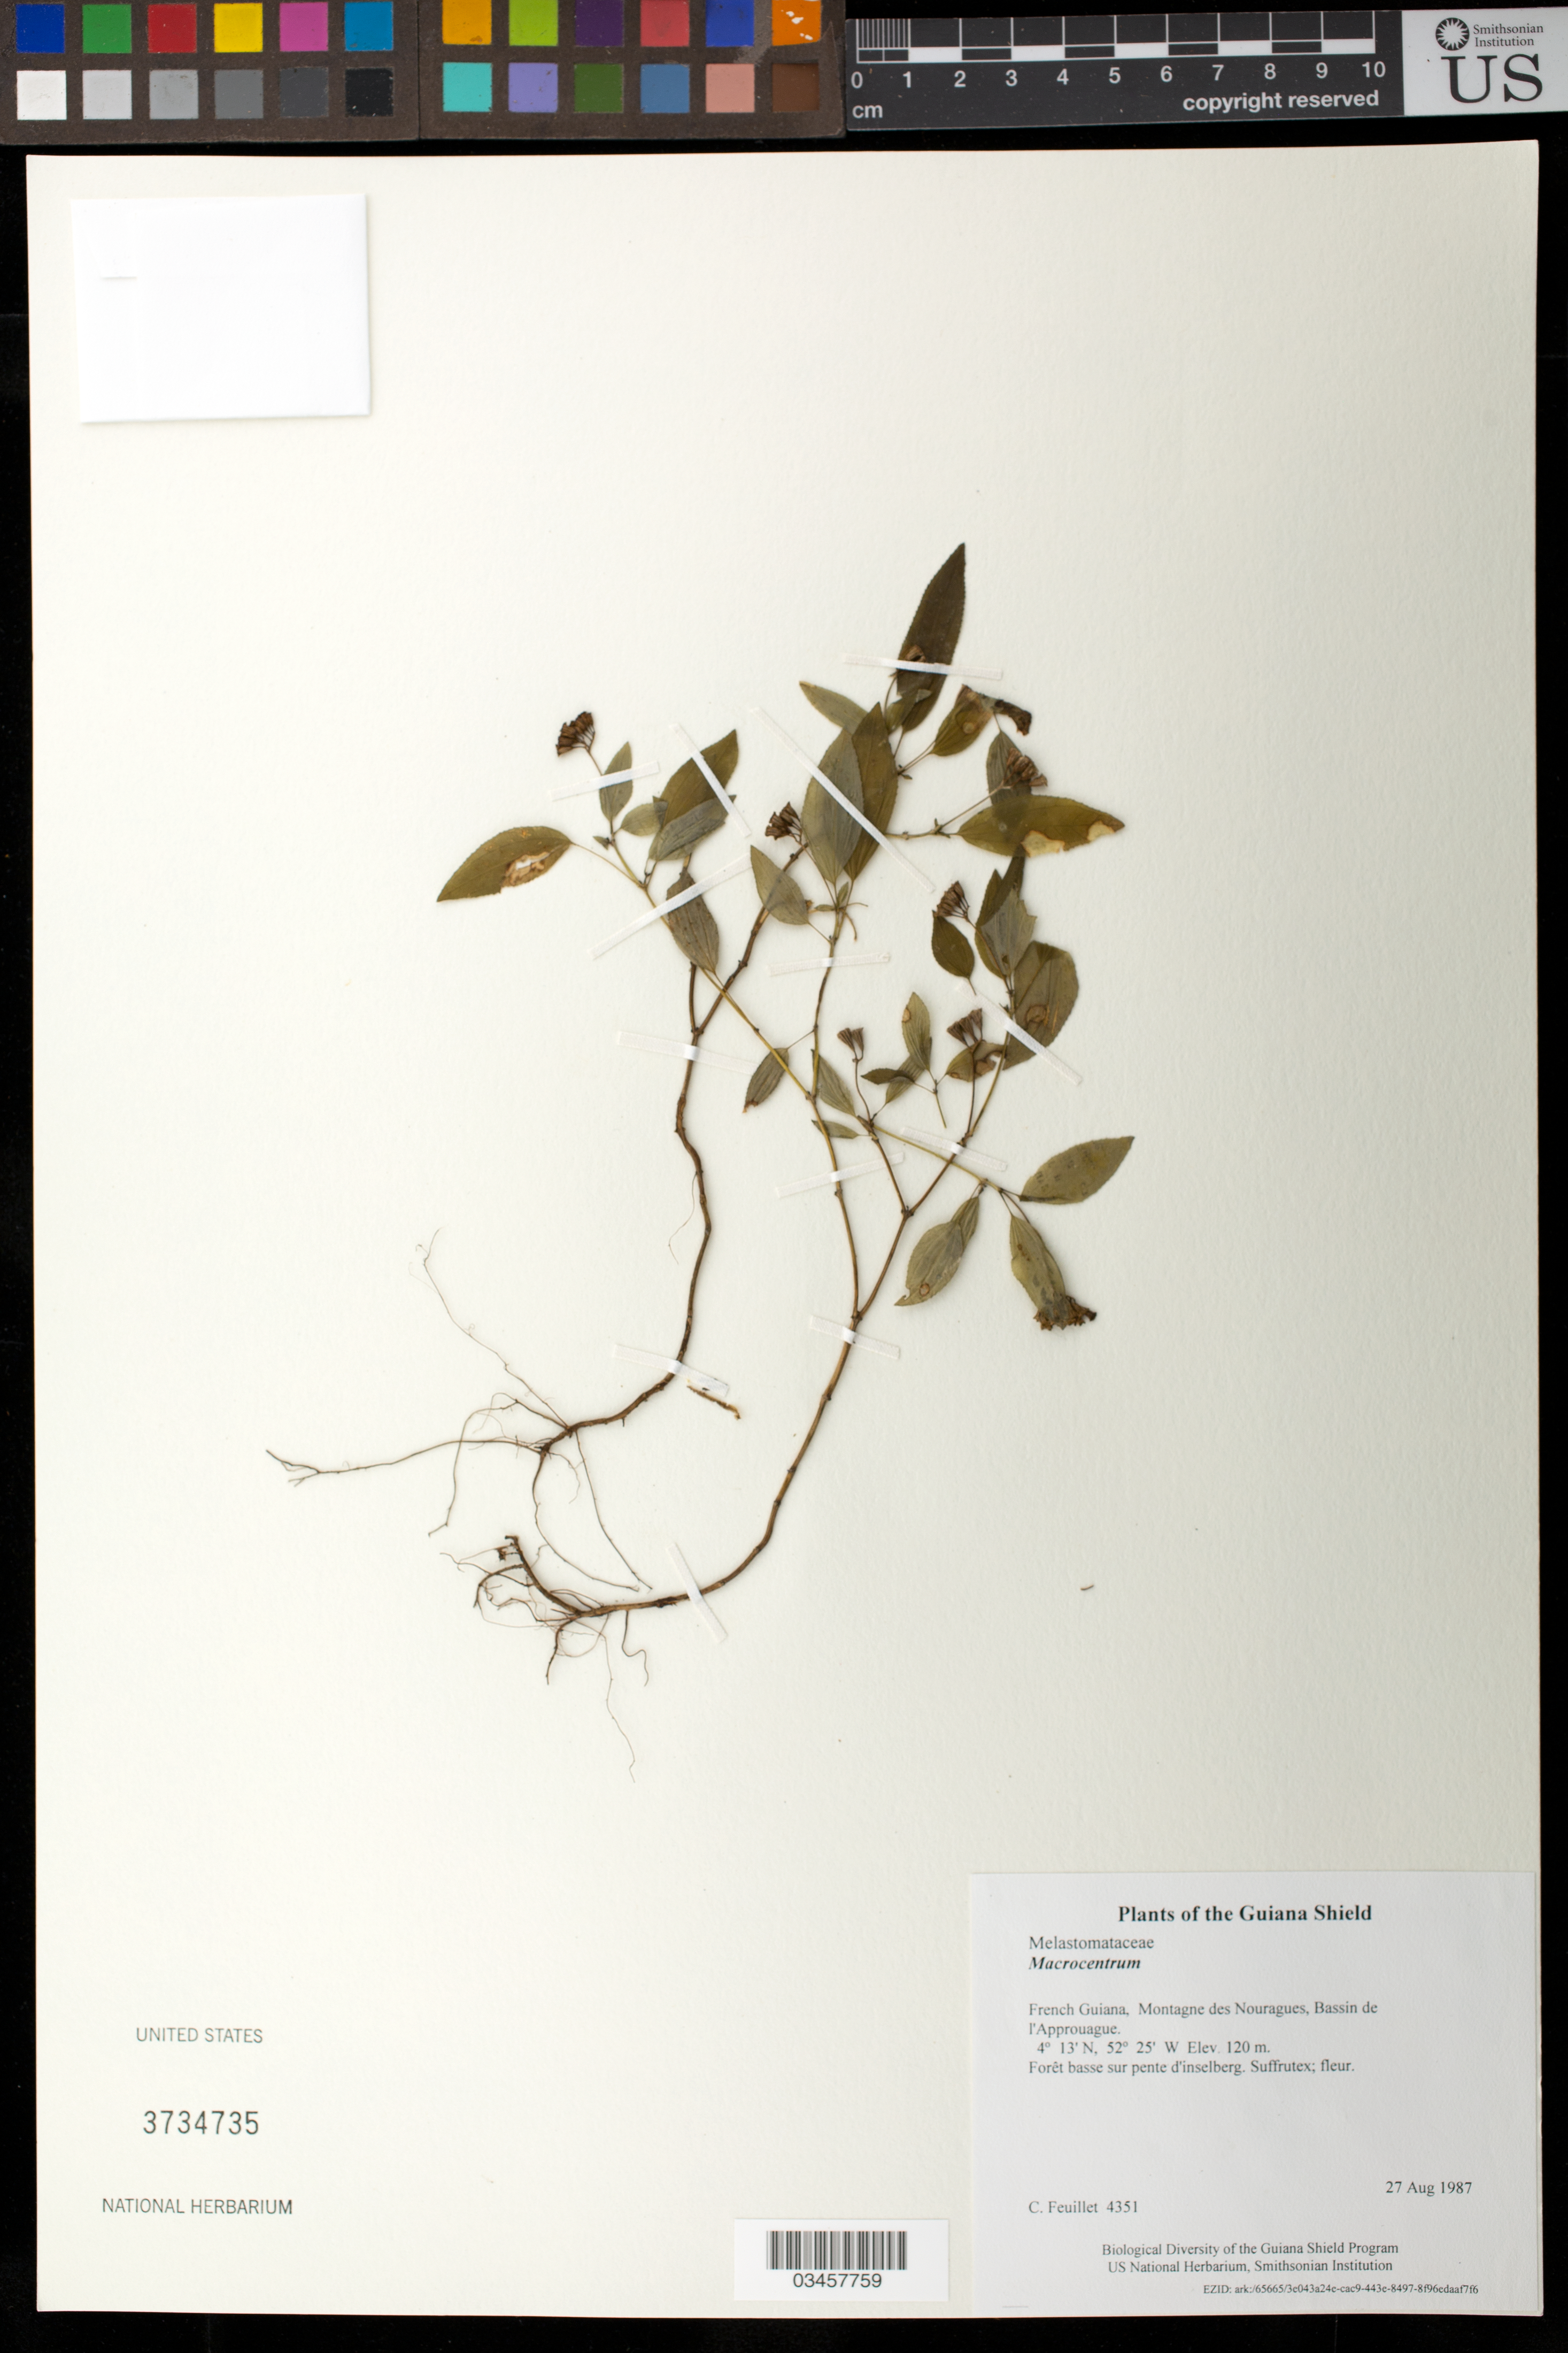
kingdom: Plantae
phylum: Tracheophyta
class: Magnoliopsida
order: Myrtales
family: Melastomataceae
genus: Macrocentrum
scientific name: Macrocentrum sp.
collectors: C. Feuillet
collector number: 4351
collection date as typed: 27 Aug 1987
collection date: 1987-08-27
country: French Guiana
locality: Montagne des Nouragues, Bassin de l'Approuague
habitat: Forêt basse sur pente d'inselberg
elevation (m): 120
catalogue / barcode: US 3734735